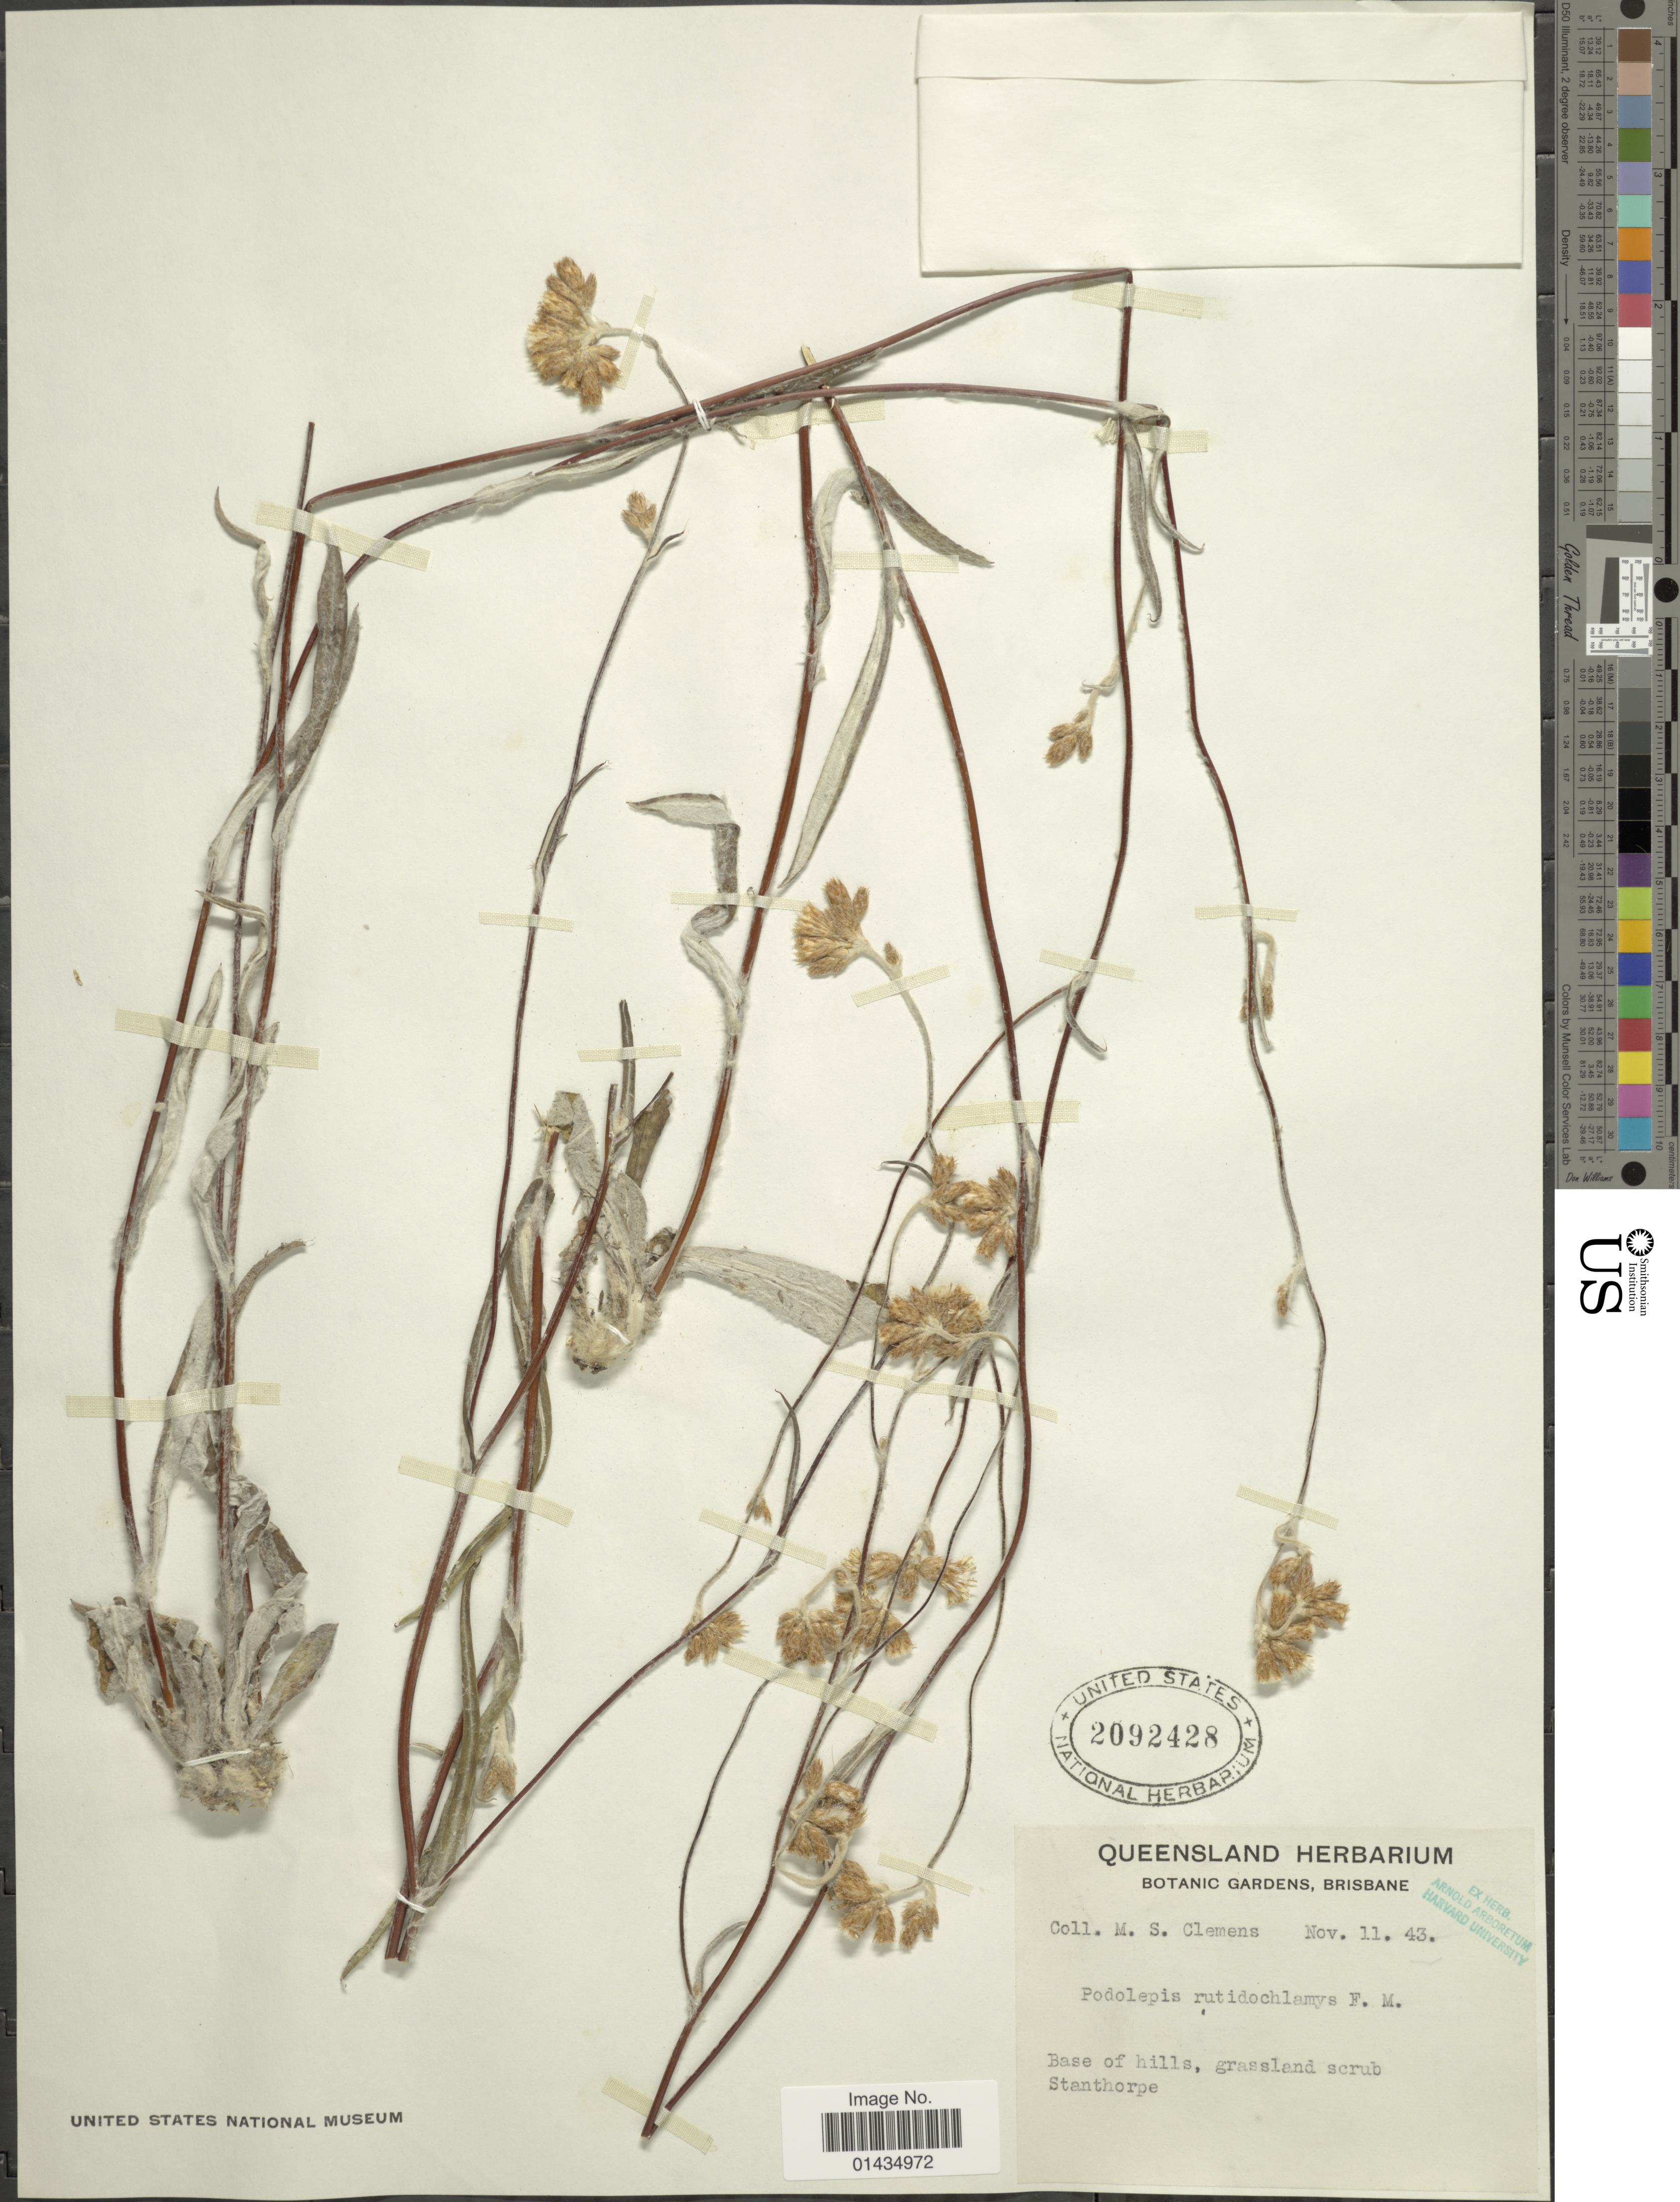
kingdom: Plantae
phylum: Tracheophyta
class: Magnoliopsida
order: Asterales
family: Asteraceae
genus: Podolepis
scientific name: Podolepis rhytidochlamys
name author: F. Muell.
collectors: M. S. Clemens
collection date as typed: Transcribed d/m/y: 11/11/43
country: Australia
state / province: Queensland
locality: Base of hills, grassland scrub Stanthorpe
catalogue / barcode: US 2092428